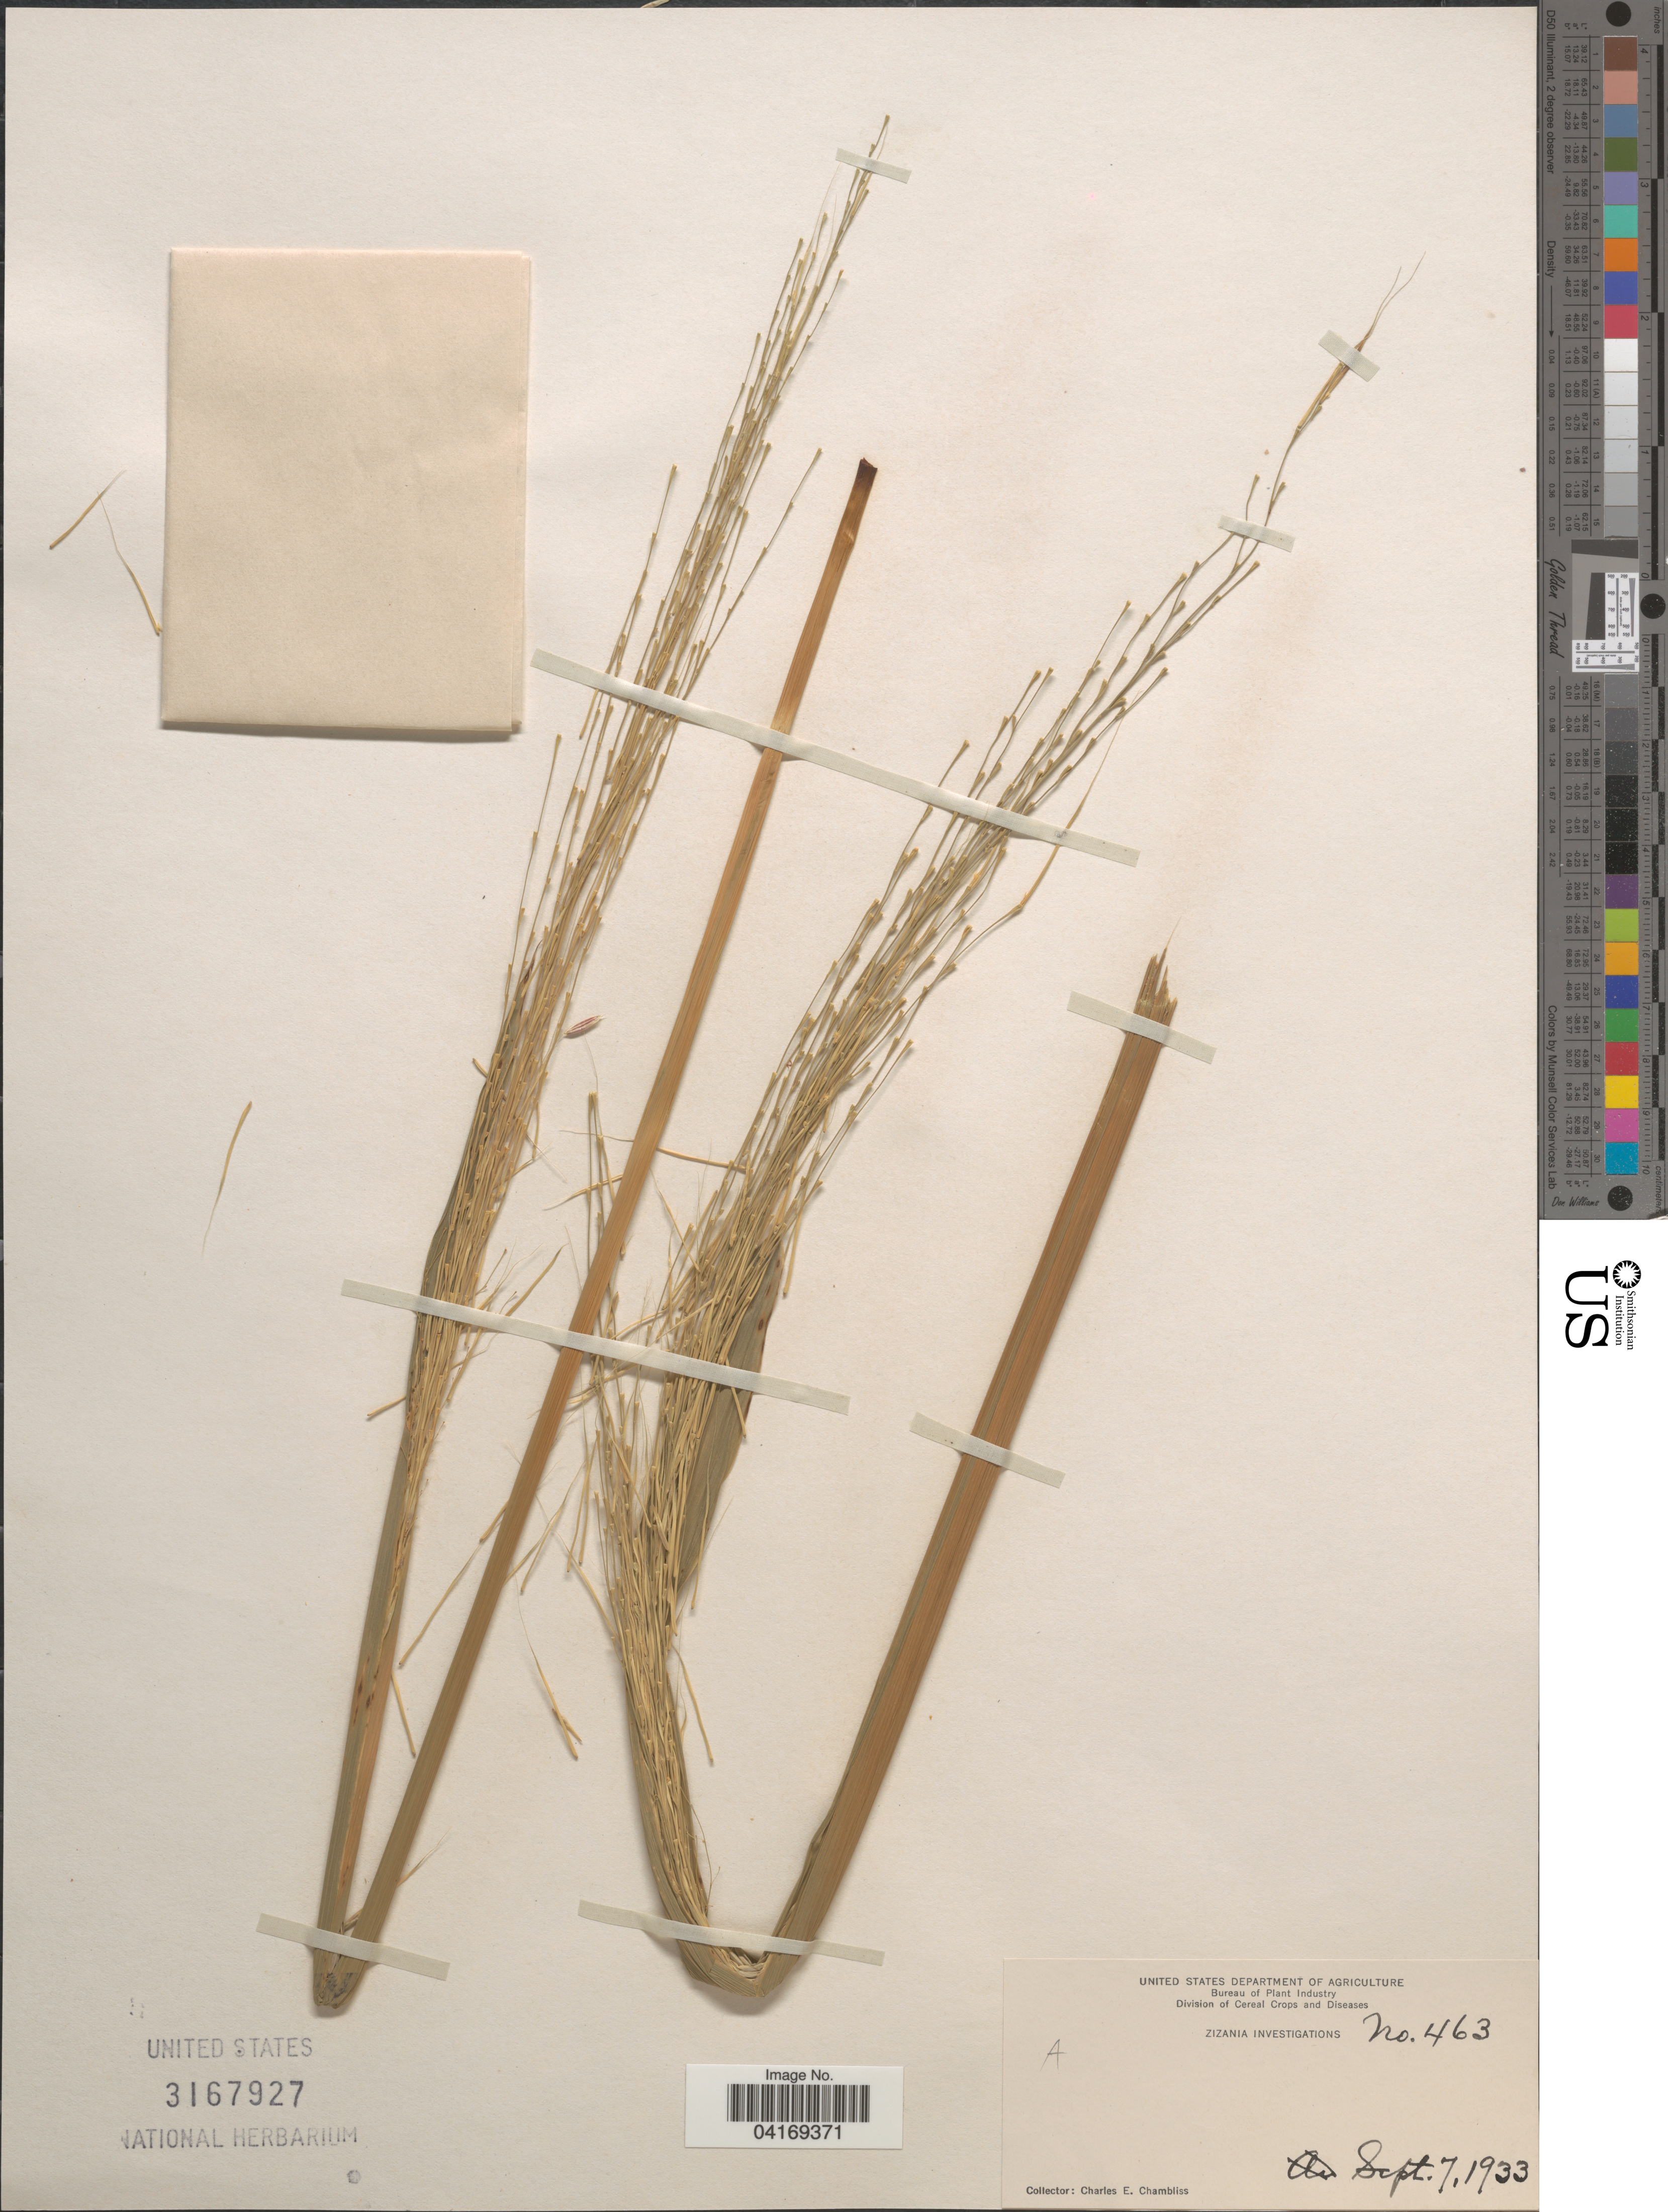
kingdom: Plantae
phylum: Tracheophyta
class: Liliopsida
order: Poales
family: Poaceae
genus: Zizania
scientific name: Zizania sp.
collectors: C. Chambliss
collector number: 463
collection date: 1933-09-07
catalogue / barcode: US 3167927